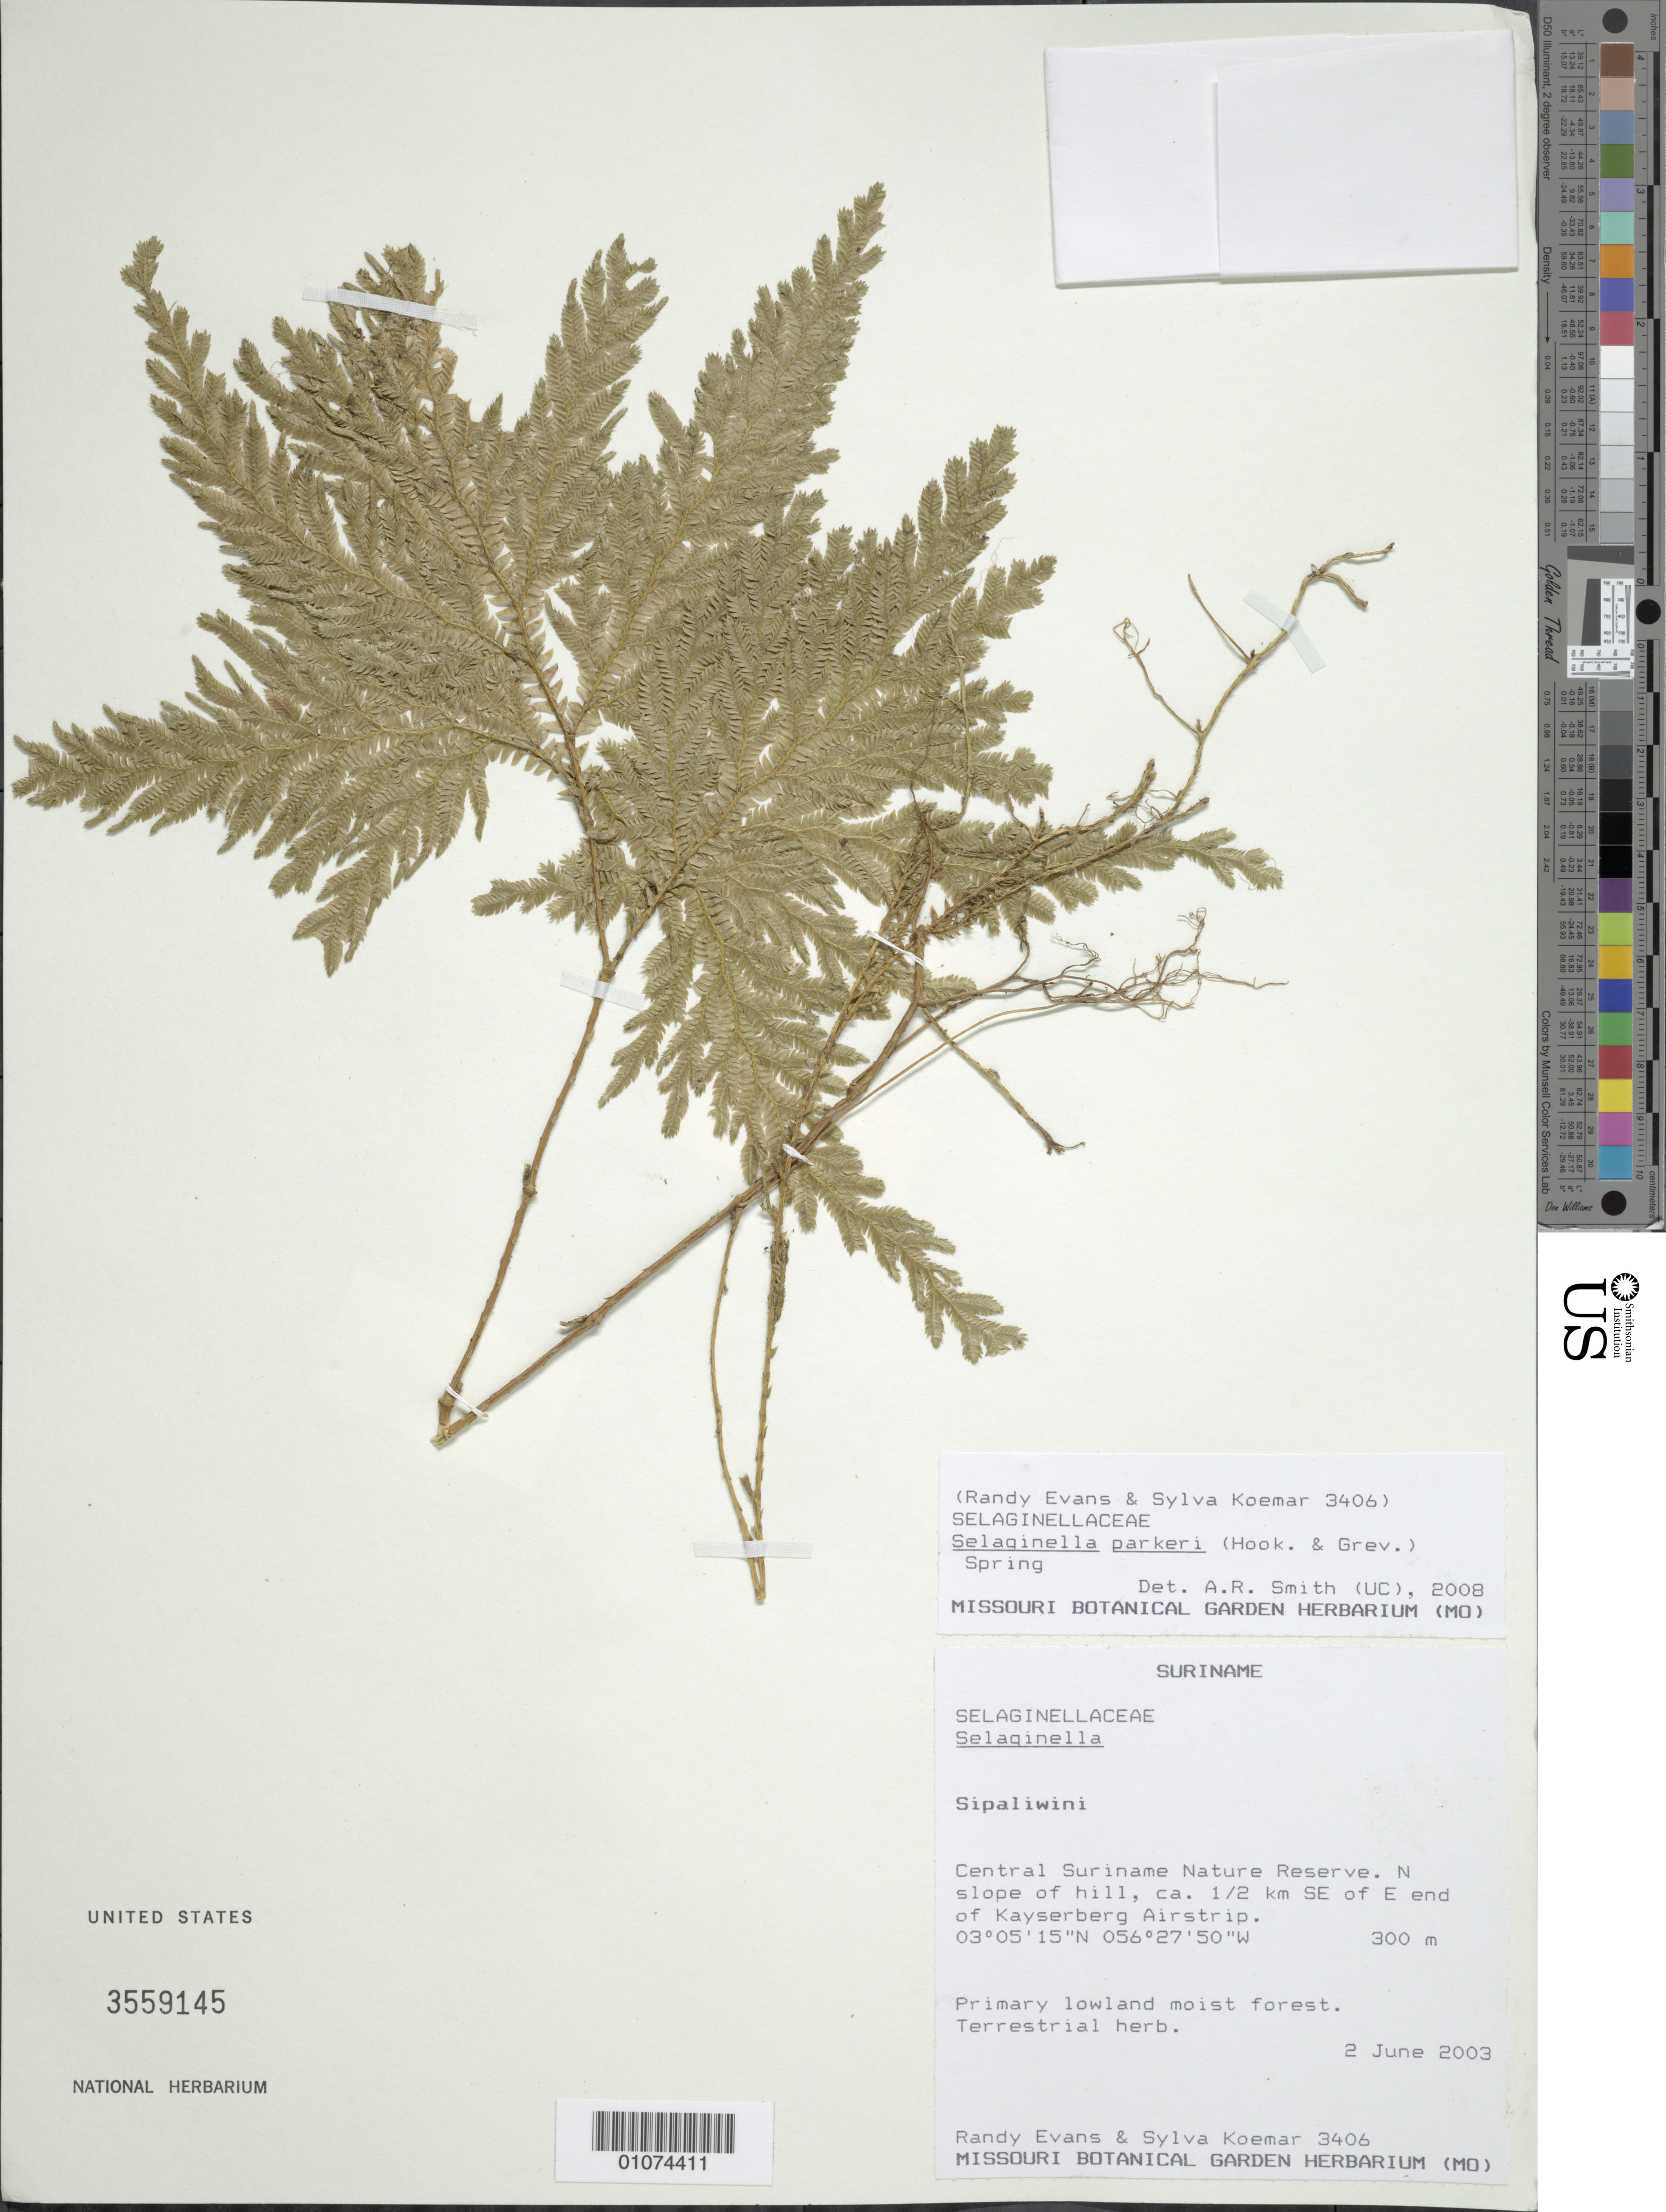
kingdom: Plantae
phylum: Tracheophyta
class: Lycopodiopsida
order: Selaginellales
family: Selaginellaceae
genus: Selaginella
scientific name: Selaginella parkeri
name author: (Hook. & Grev.) Spring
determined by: Smith, Alan R., (UC)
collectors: R. Evans & S. Koemar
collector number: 3406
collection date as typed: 2-Jun-03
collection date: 2003-06-02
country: Suriname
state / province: Sipaliwini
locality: Central Suriname Nature Reserve. N slope of hill, ca. 1/2 km SE of E end of Kayserberg Airstrip.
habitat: Primary lowland moist forest.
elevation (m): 300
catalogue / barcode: US 3559145